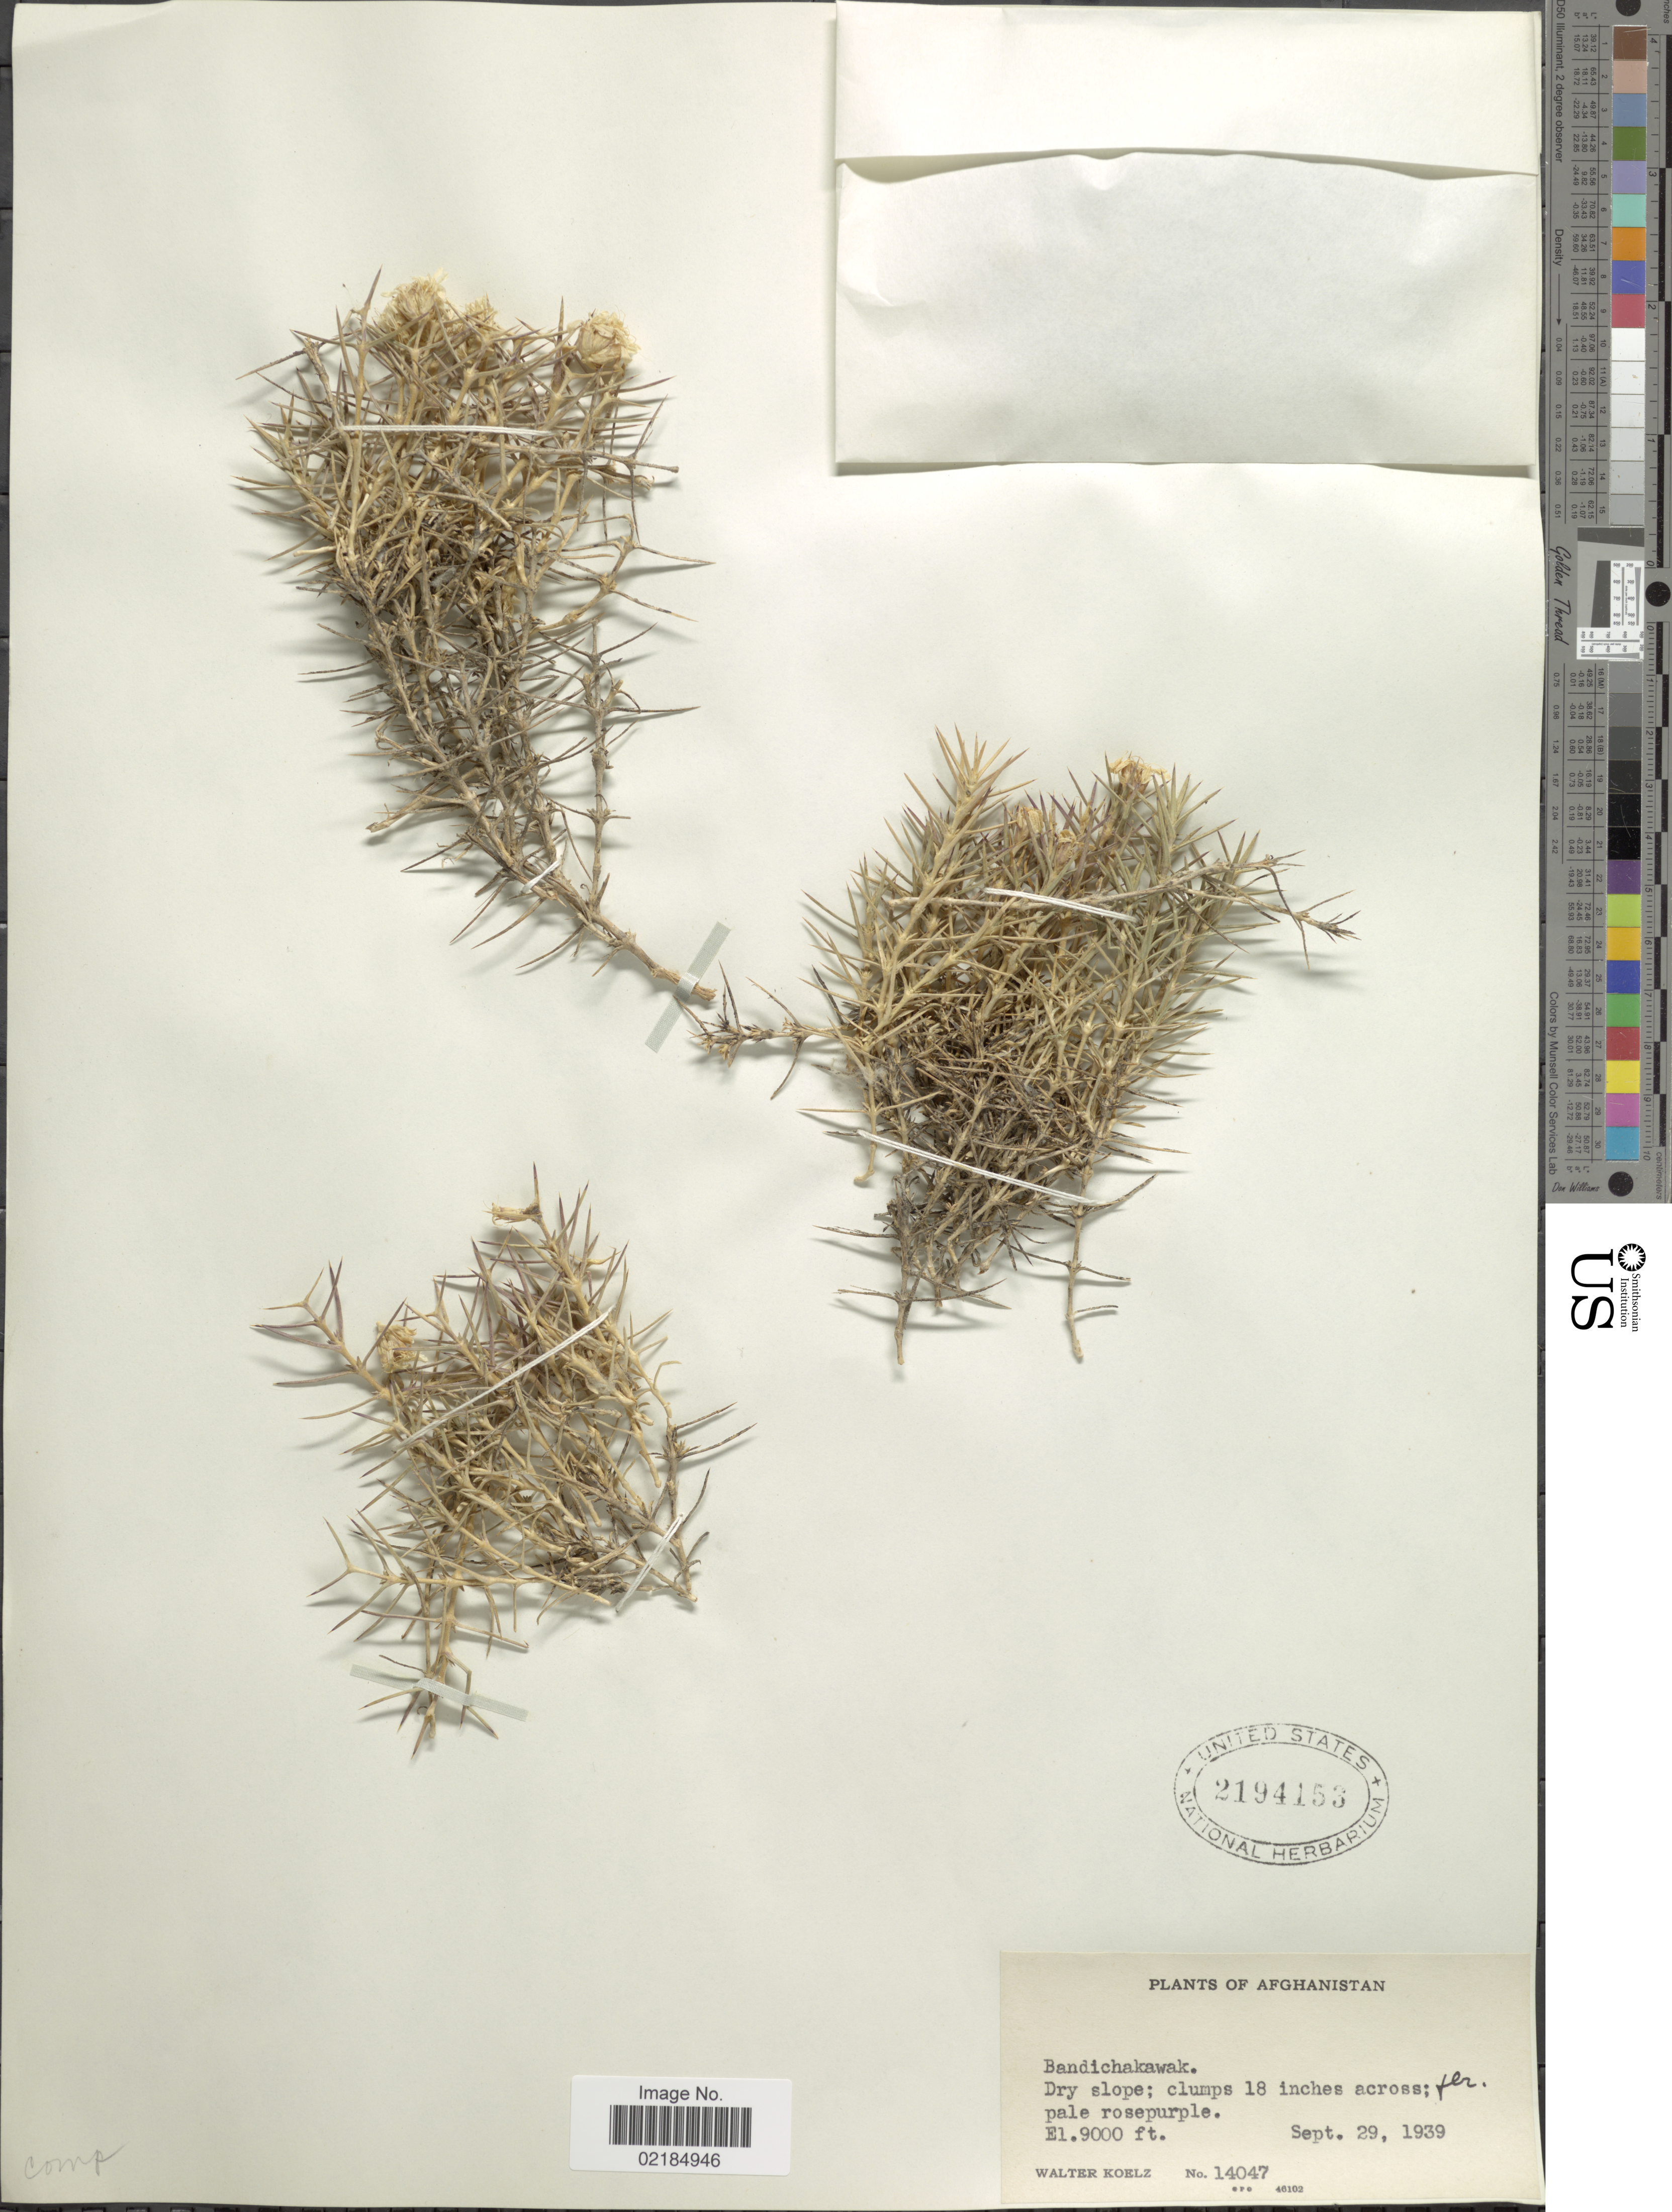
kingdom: Plantae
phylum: Tracheophyta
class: Magnoliopsida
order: Asterales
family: Asteraceae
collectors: W. N. Koelz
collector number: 14047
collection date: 1939-09-29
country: Afghanistan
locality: Bandichakawak. Dry slope.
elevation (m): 2743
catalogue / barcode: US 2194153